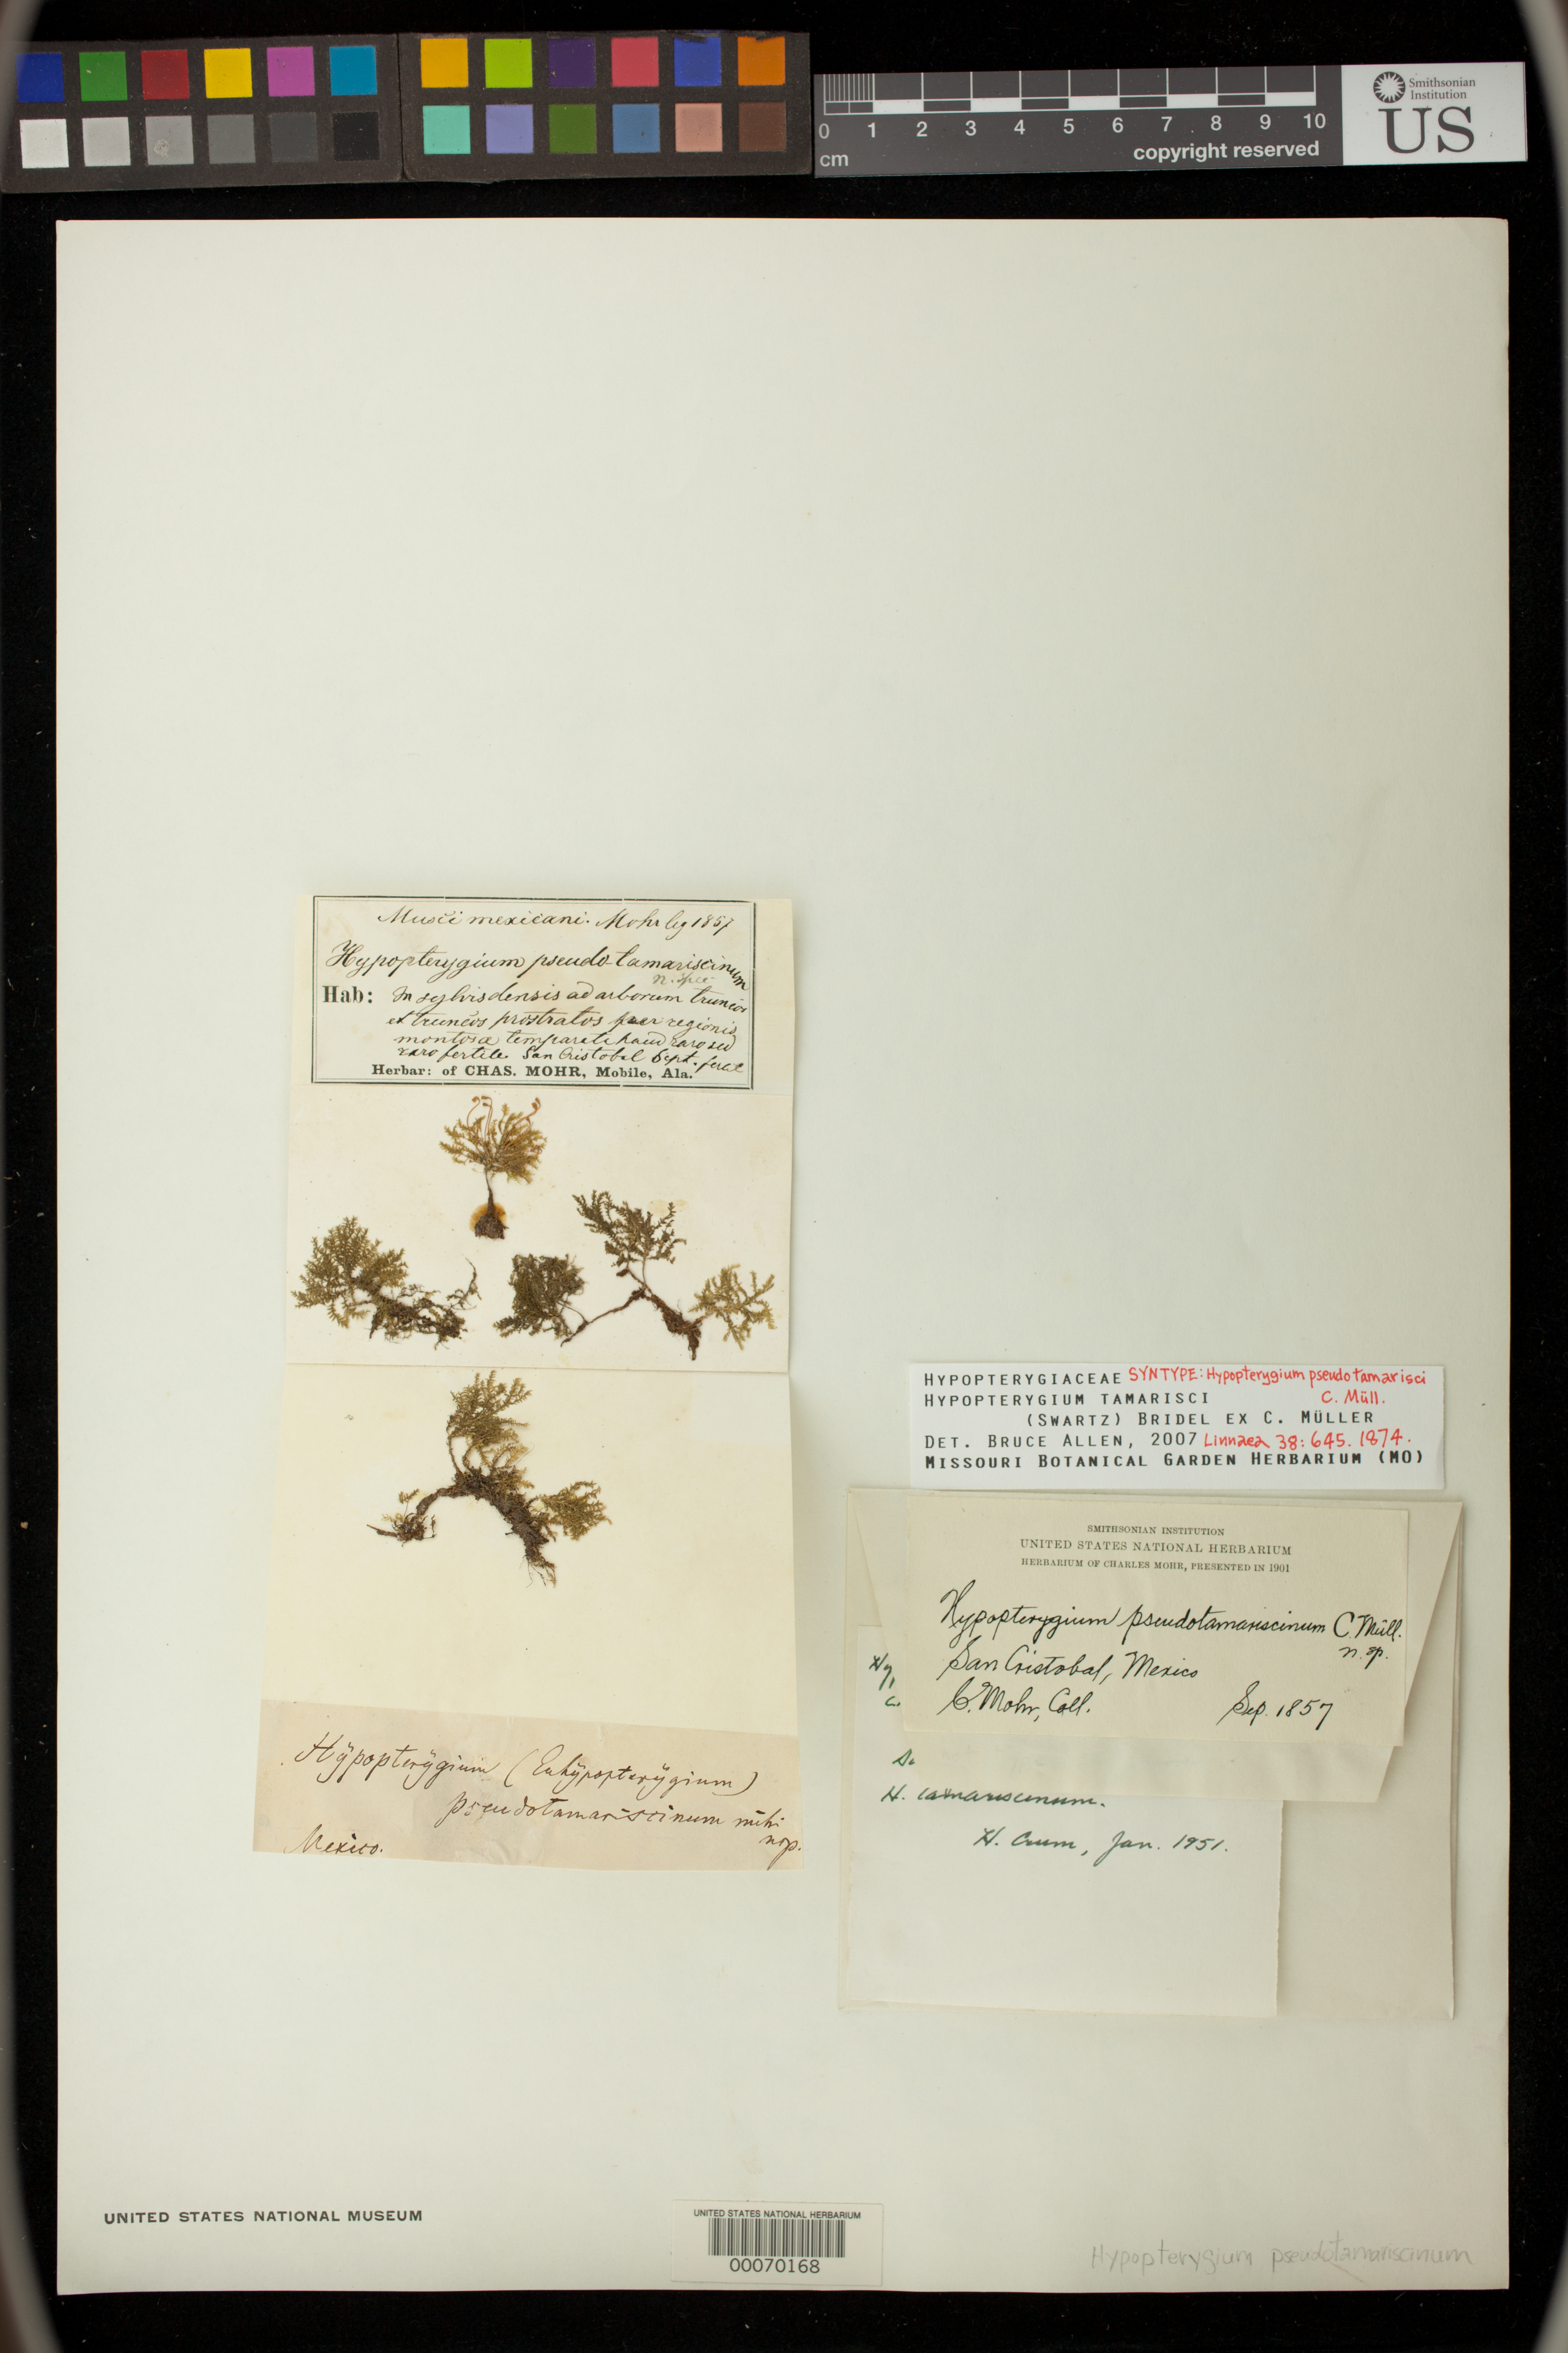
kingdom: Plantae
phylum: Bryophyta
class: Bryopsida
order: Hypopterygiales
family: Hypopterygiaceae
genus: Hypopterygium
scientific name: Hypopterygium pseudotamariscinum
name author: Müll. Hal.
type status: Isotype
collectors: C. T. Mohr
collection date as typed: Sep 1857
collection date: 1857-09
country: Mexico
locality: San Cristobol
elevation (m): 1219